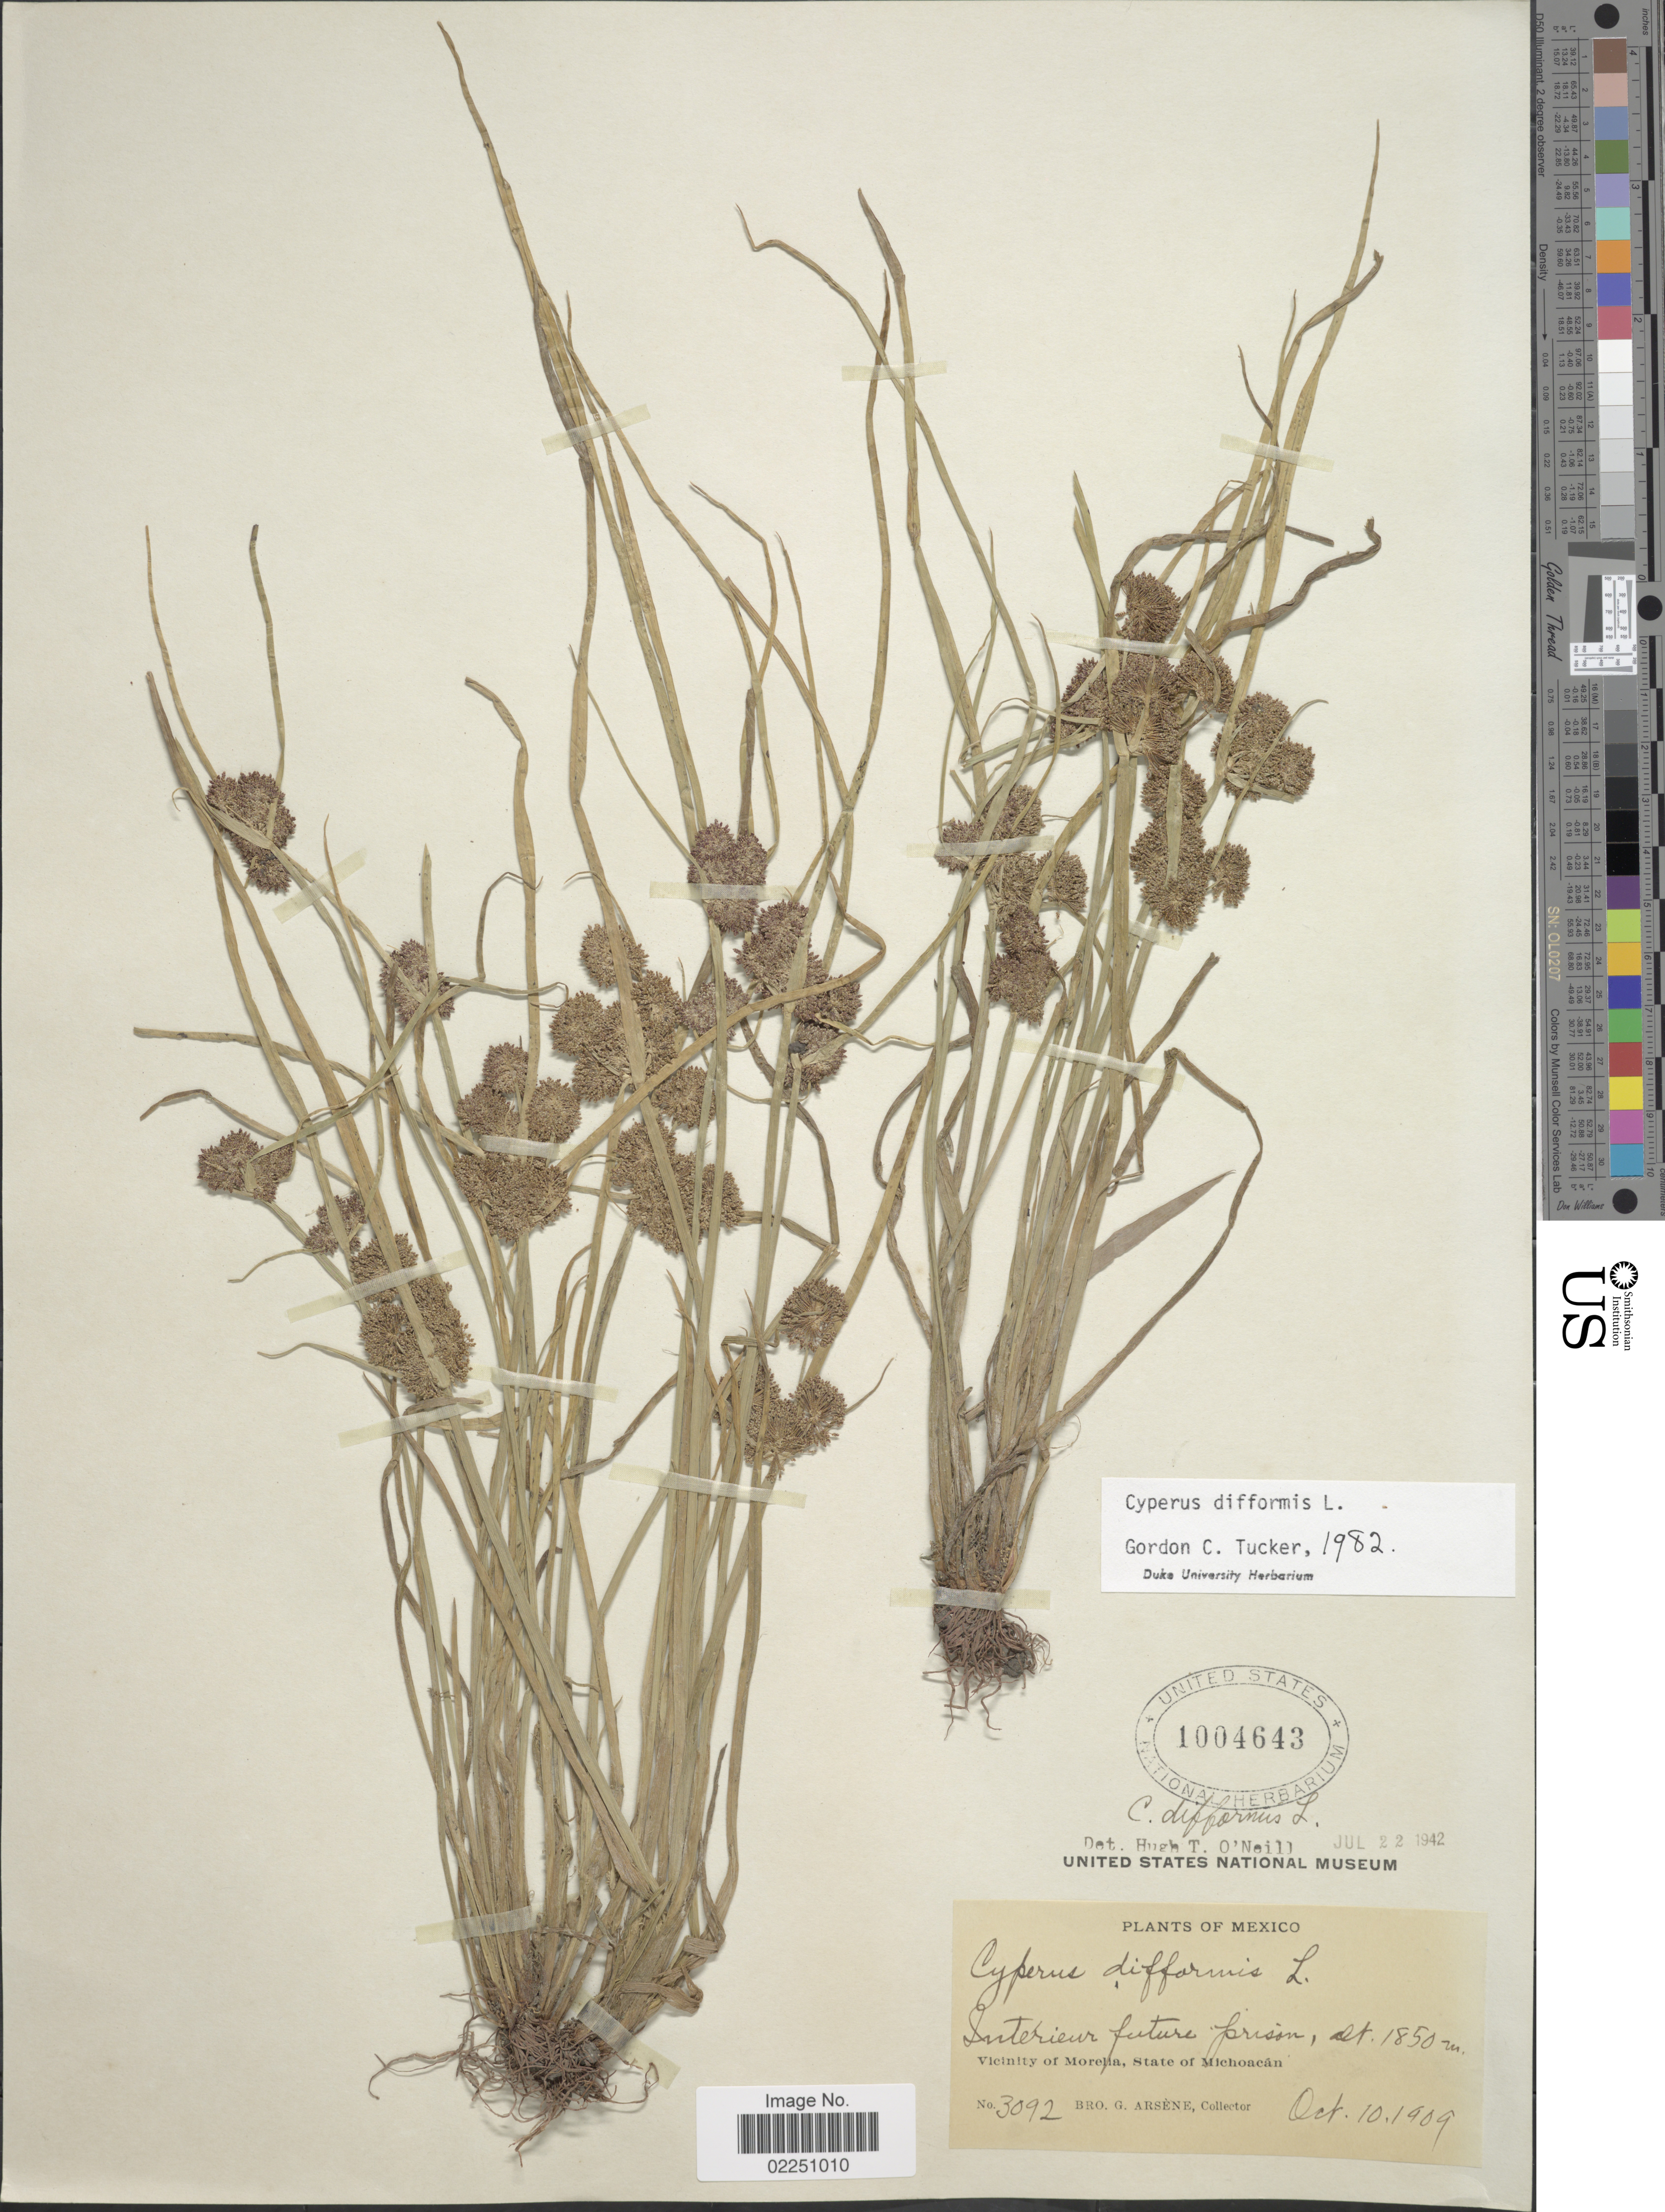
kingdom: Plantae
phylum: Tracheophyta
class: Liliopsida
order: Poales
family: Cyperaceae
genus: Cyperus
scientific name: Cyperus difformis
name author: L.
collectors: Bro. G. Arsène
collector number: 3092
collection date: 1909-10-10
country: Mexico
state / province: Michoacán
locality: Interieur future prison. Vicinity of Morelia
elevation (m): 1850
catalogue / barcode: US 1004643